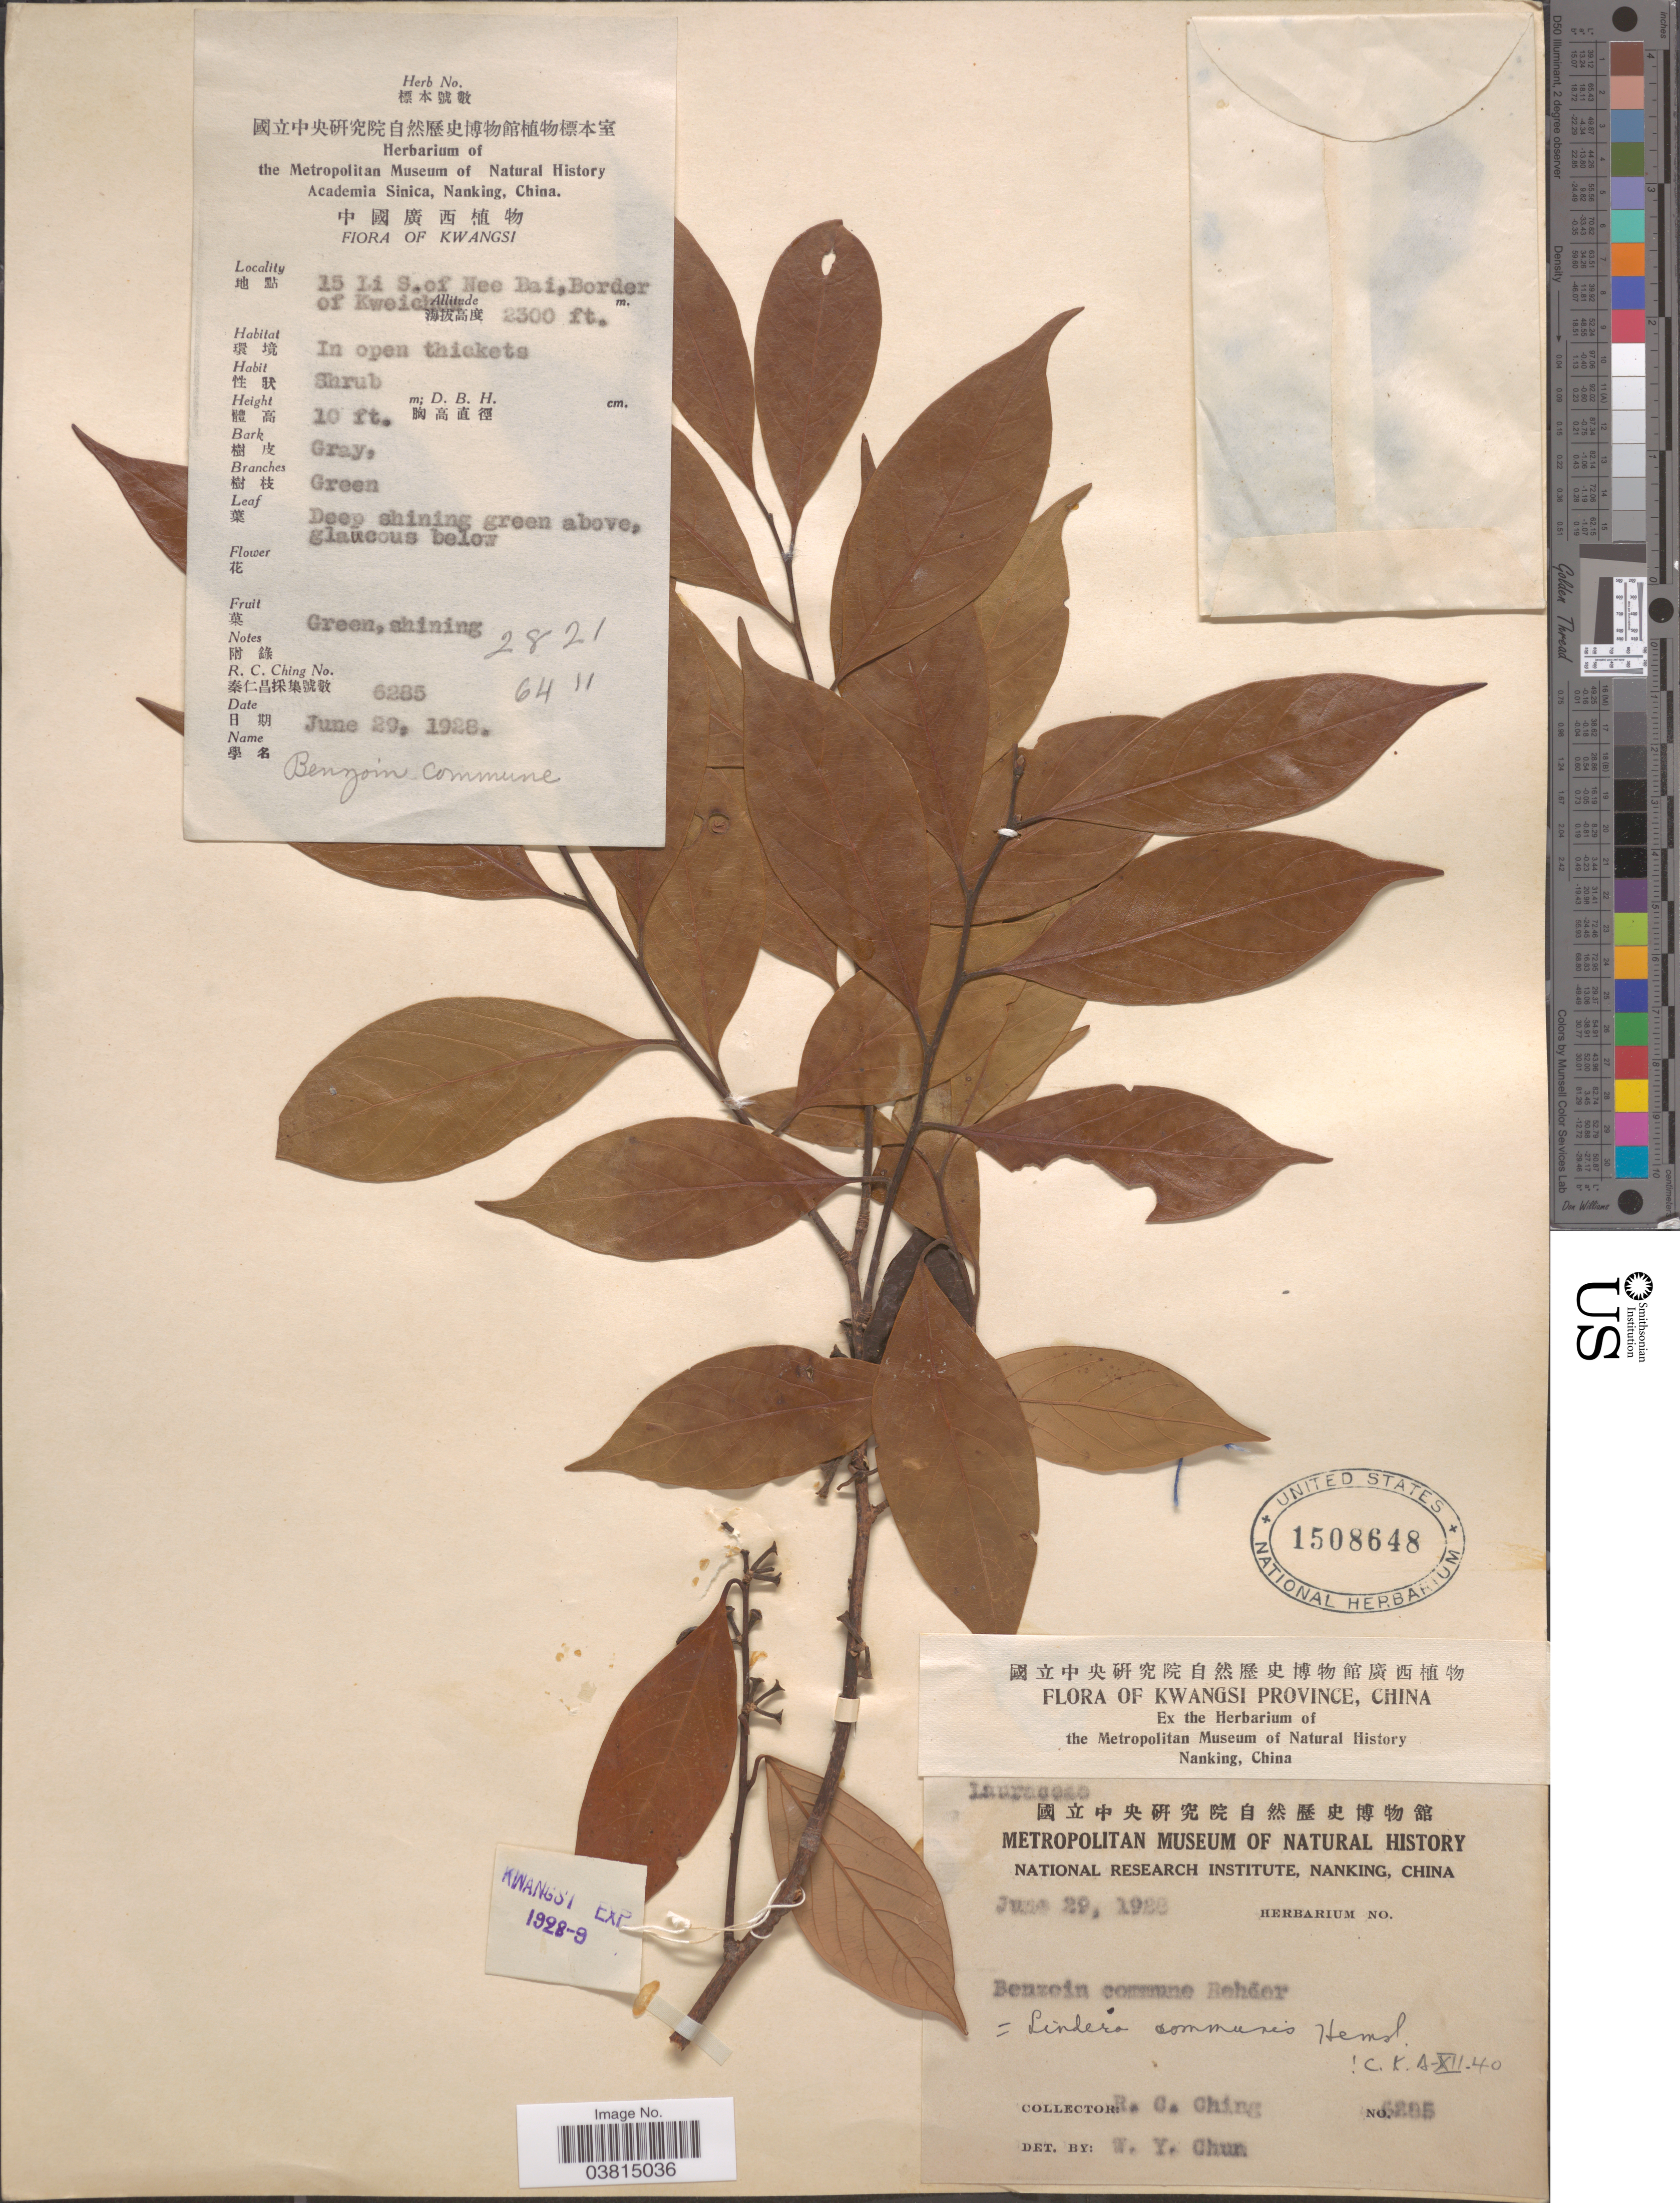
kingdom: Plantae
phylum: Tracheophyta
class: Magnoliopsida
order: Laurales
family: Lauraceae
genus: Lindera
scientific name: Lindera communis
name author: Hemsl.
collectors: R. C. Ching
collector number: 6285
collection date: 1928-06-29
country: China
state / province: Guangxi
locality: Kwangsi Province. 15 Li S. of Nee Bai, Border of Kweichow [interpreted].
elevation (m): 701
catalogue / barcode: US 1508648